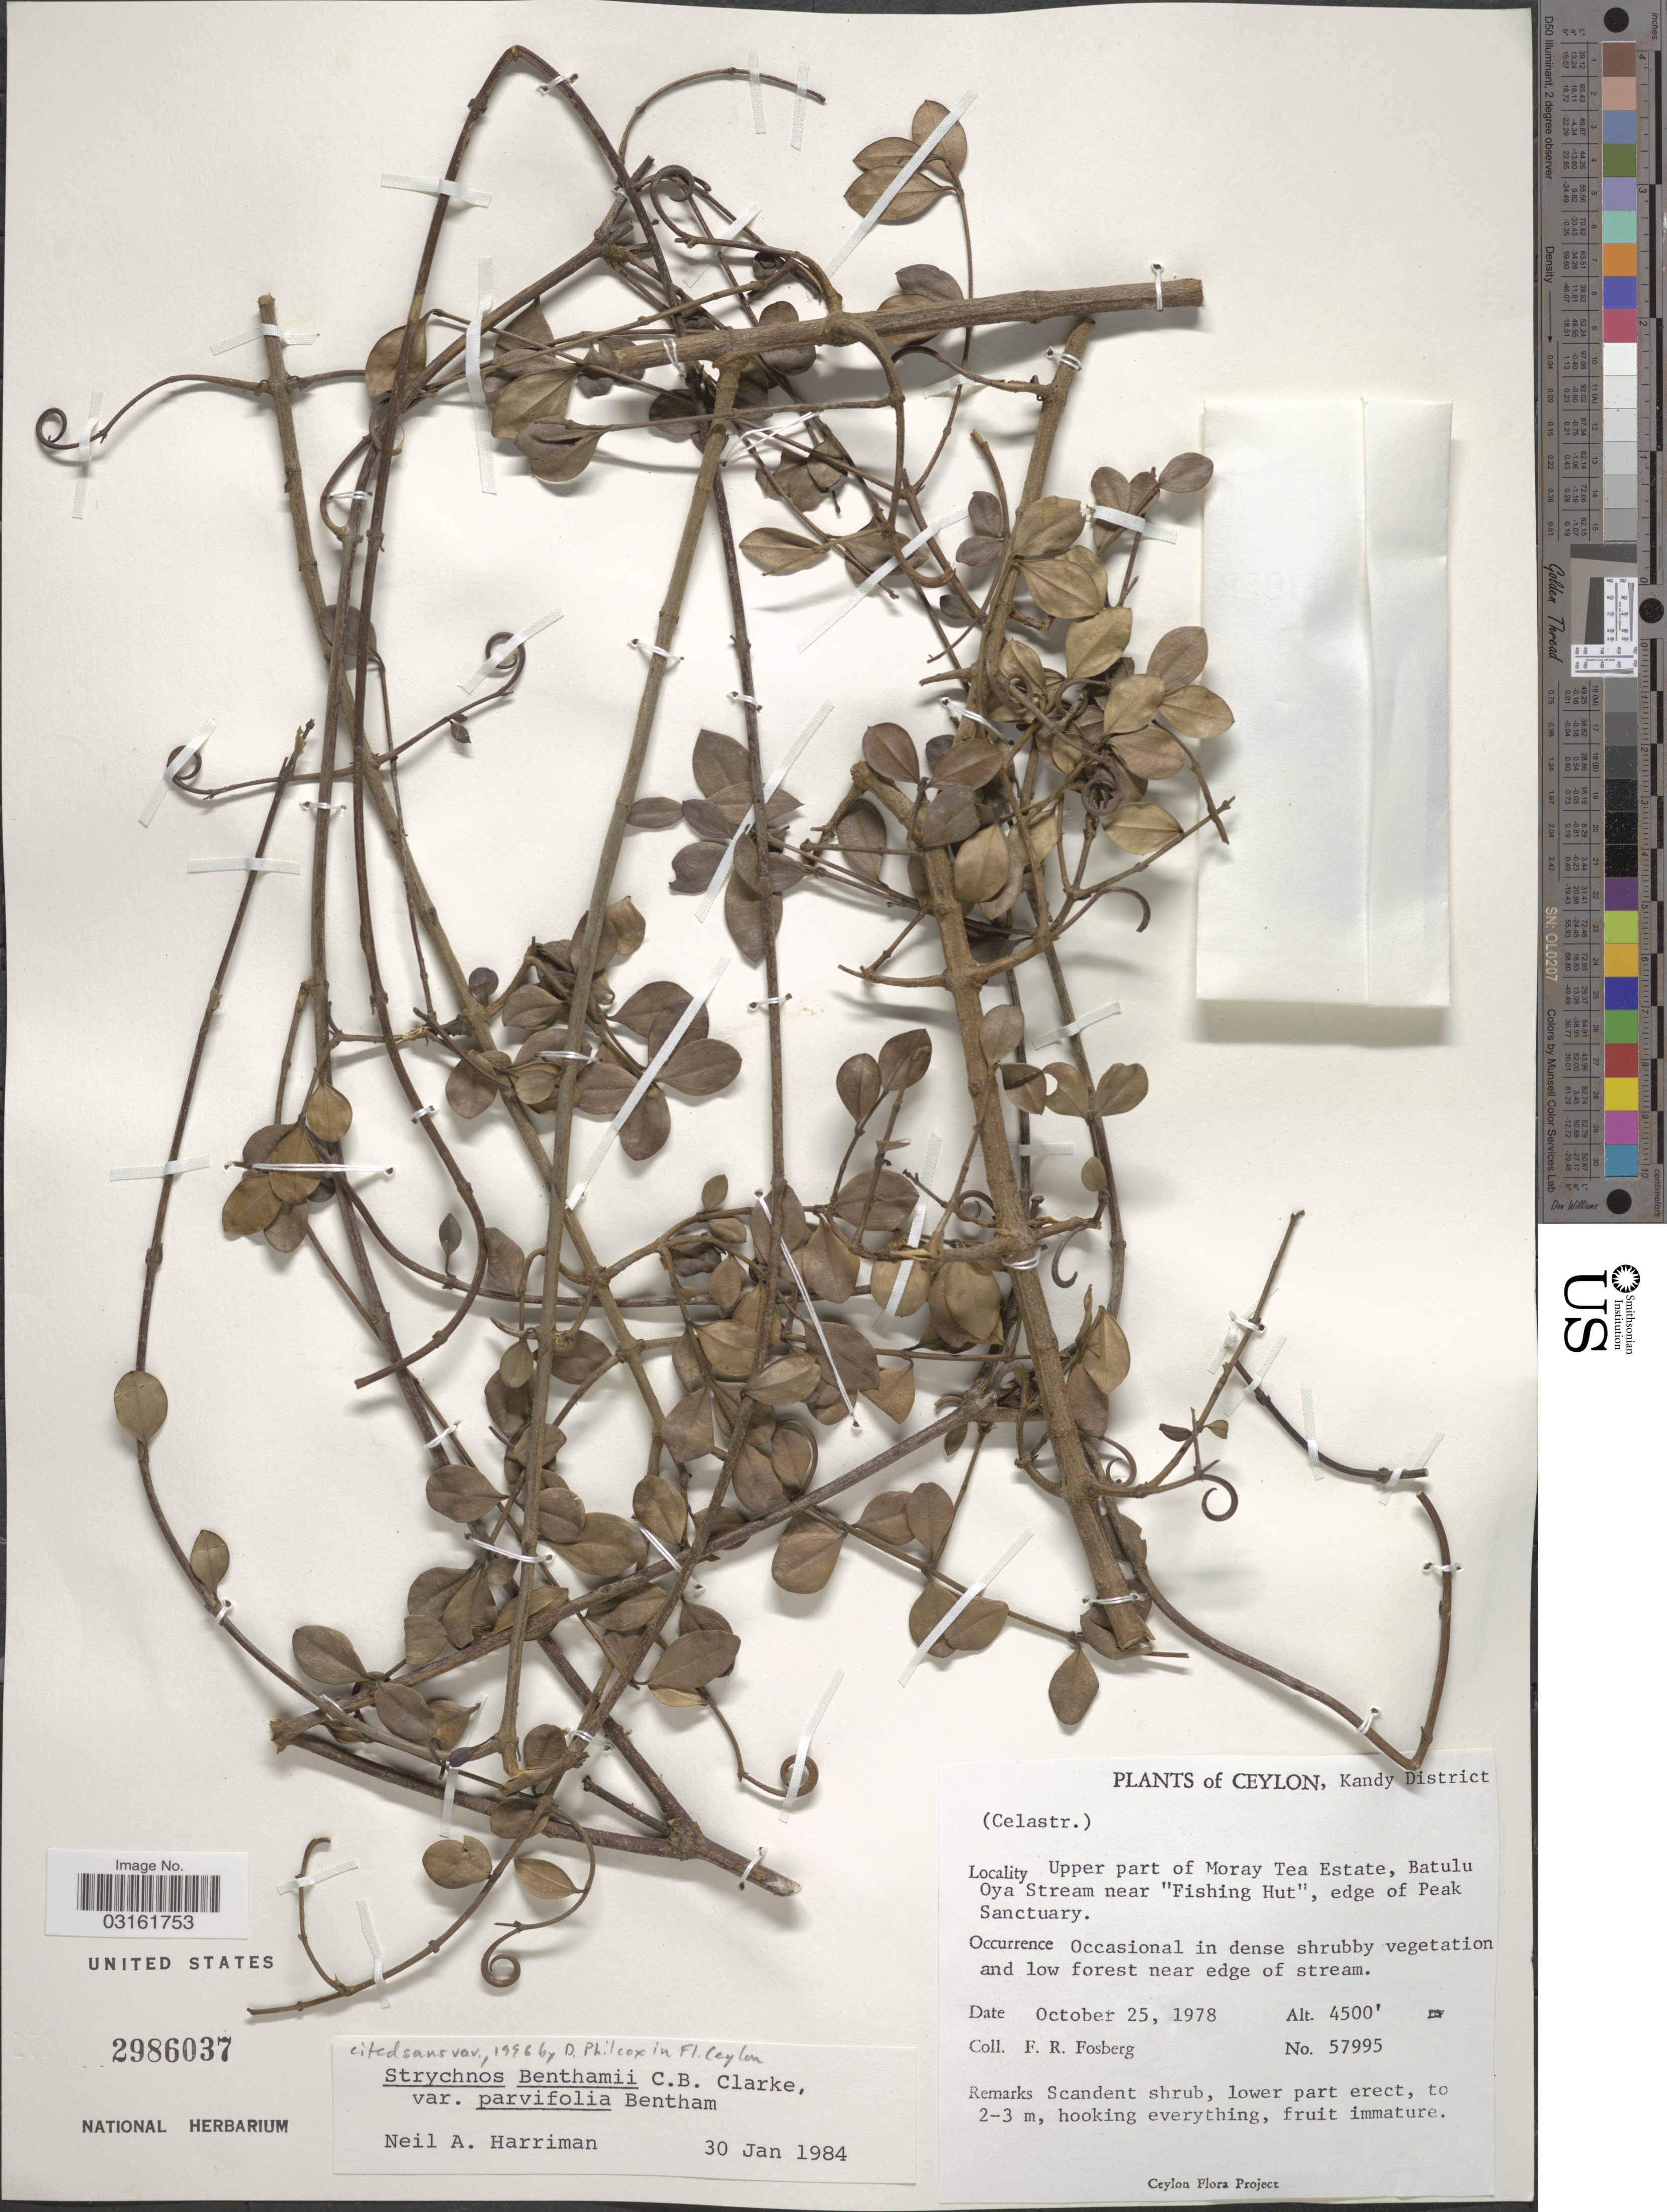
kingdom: Plantae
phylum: Tracheophyta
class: Magnoliopsida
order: Gentianales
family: Loganiaceae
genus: Strychnos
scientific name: Strychnos benthami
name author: C.B. Clarke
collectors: F. R. Fosberg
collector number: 57995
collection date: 1978-10-25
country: Sri Lanka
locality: Ceylon, Kandy District. Upper part of Moray Tea Estate, batulu Oya Stream near "Fishing Hut", edge of Peak Sanctuary.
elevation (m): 1372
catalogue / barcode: US 2986037